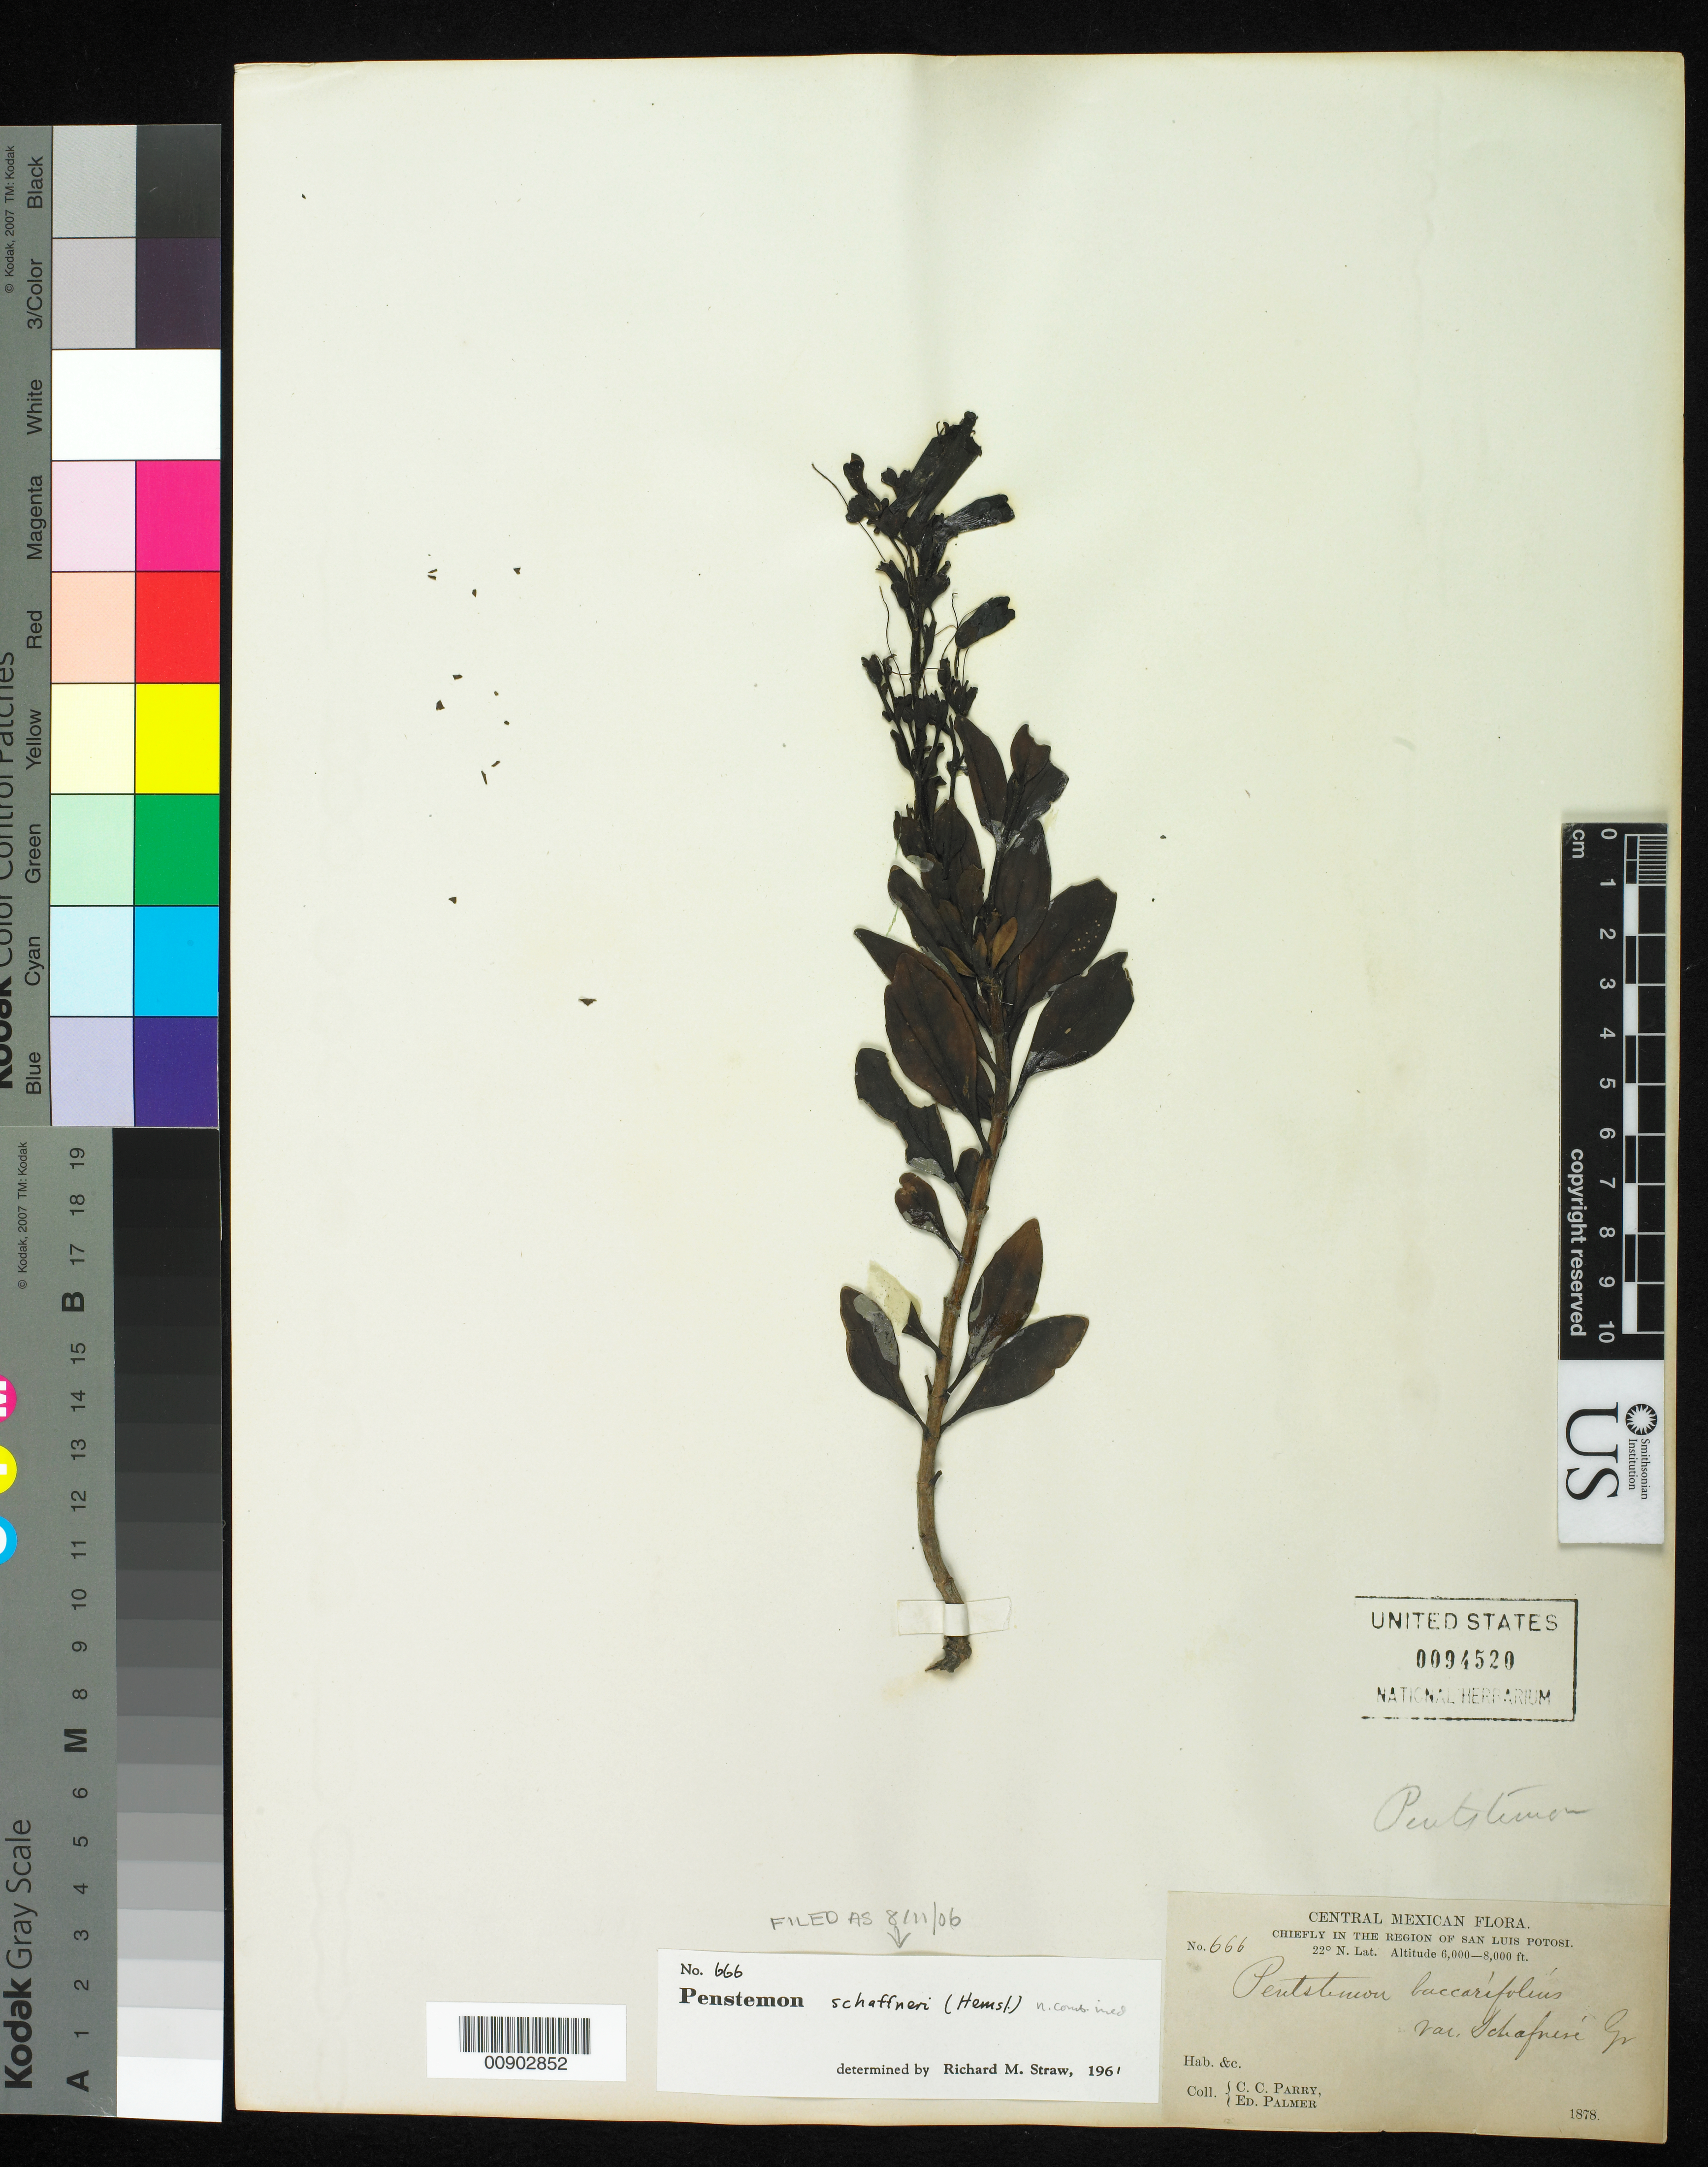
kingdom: Plantae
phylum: Tracheophyta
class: Magnoliopsida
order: Lamiales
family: Plantaginaceae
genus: Penstemon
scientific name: Penstemon schaffneri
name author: (Hemsl.) Straw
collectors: C. C. Parry & E. Palmer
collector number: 666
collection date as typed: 1878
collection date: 1878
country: Mexico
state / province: San Luis Potosí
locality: Chiefly in the region of San Luis Potosí.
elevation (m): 1829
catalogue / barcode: US 94520